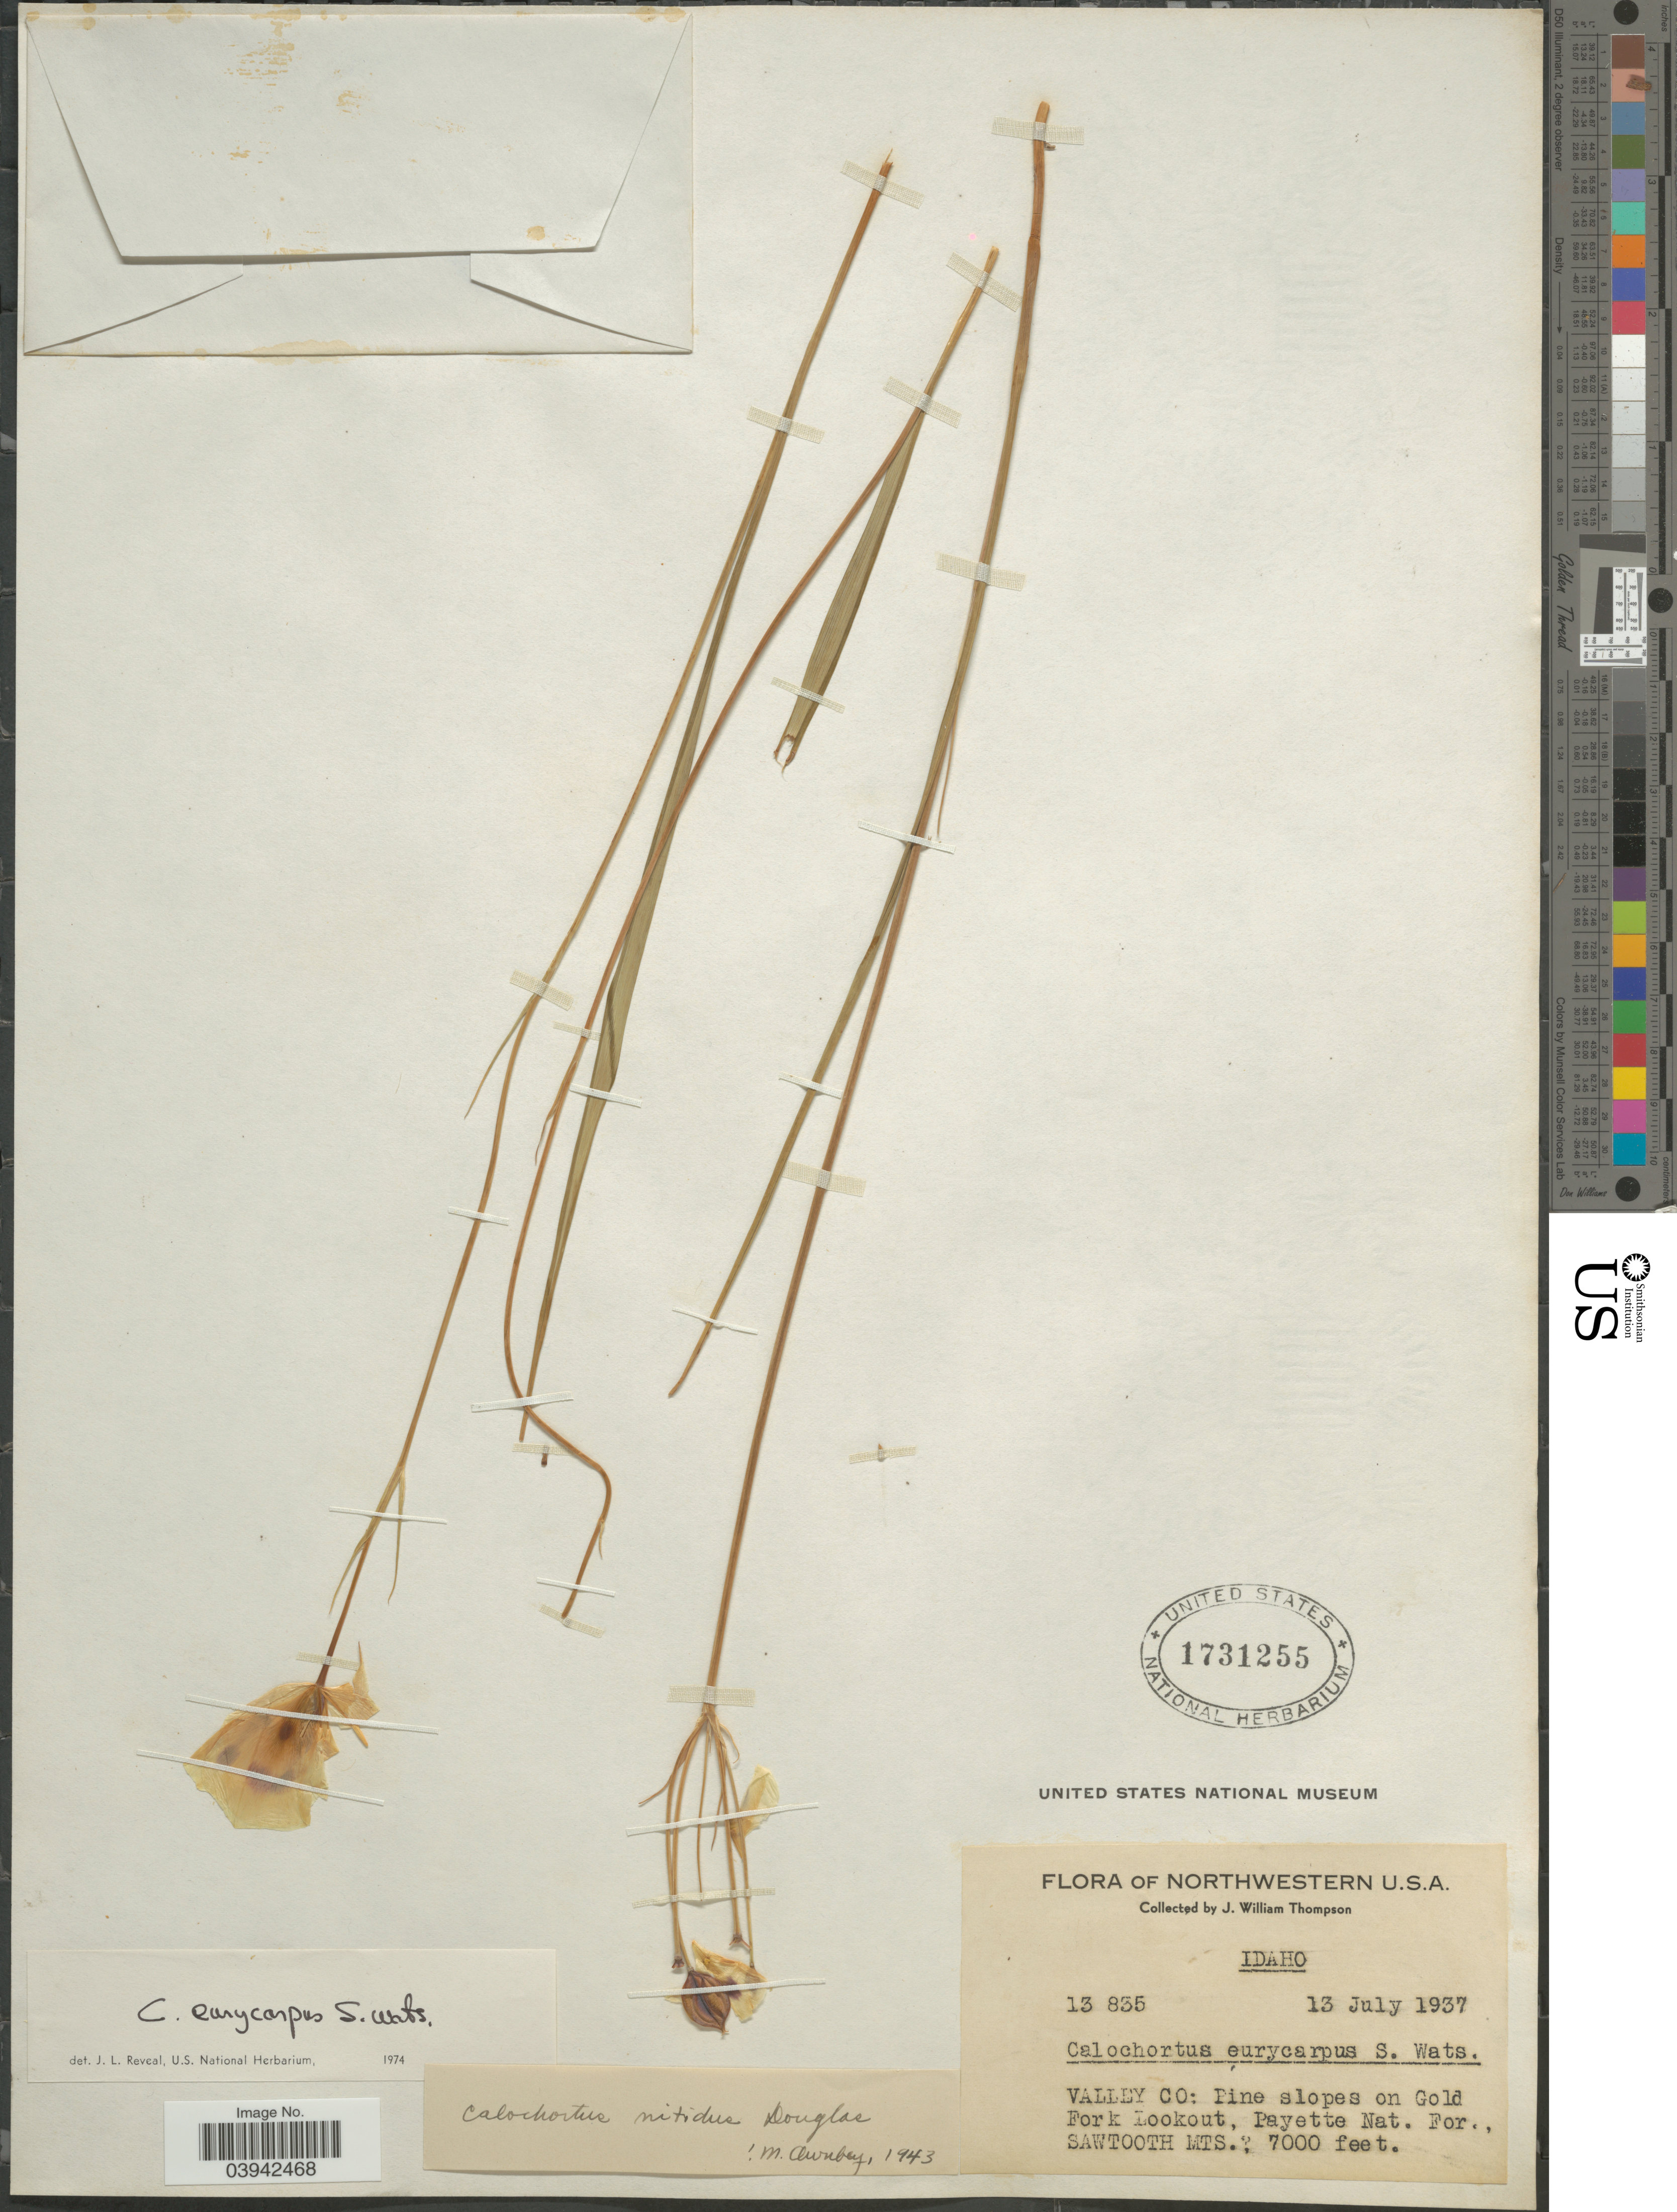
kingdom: Plantae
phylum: Tracheophyta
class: Liliopsida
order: Liliales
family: Liliaceae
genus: Calochortus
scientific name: Calochortus eurycarpus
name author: S. Watson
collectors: J. W. Thompson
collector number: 13835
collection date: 1937-07-13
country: United States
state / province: Idaho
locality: Northwestern U.S.A. Valley Co: Pine slopes on Gold Fork Lookout, Payette Nat. For., Sawtooth Mts.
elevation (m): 2134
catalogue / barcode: US 1731255